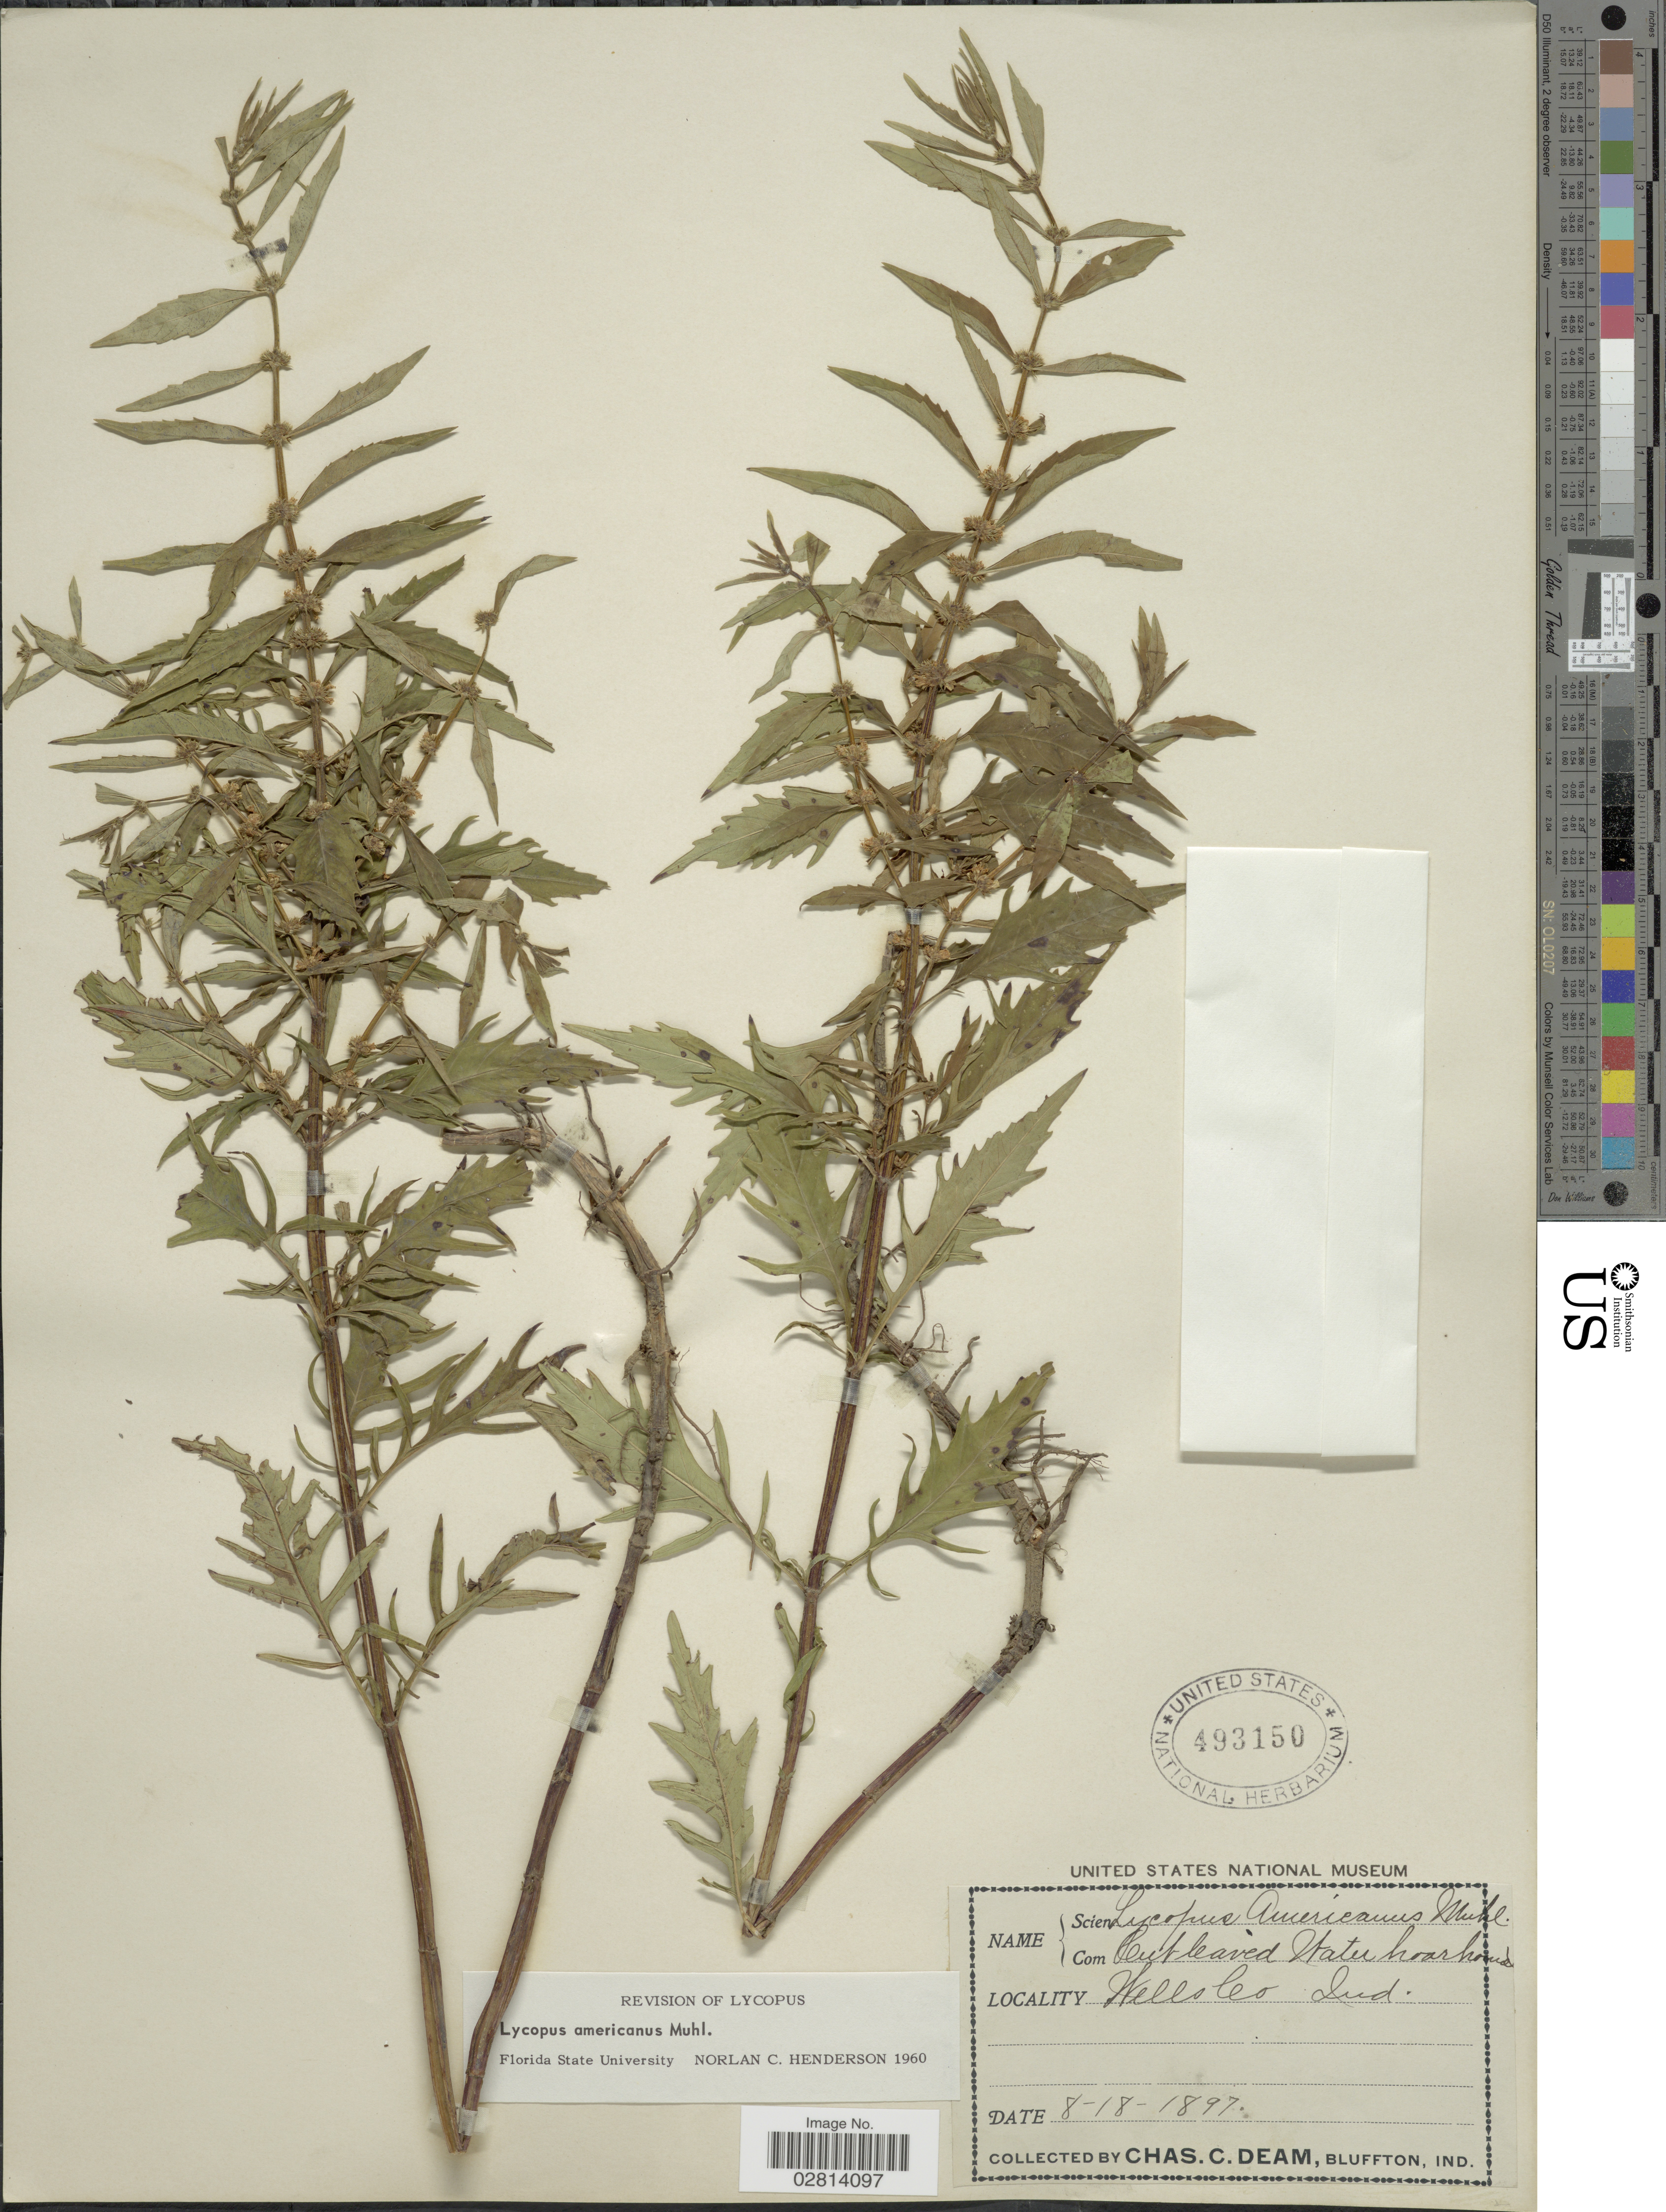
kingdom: Plantae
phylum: Tracheophyta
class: Magnoliopsida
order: Lamiales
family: Lamiaceae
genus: Lycopus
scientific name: Lycopus americanus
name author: Muhl. ex W.P.C. Barton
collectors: C. C. Deam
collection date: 1897-08-18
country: United States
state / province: Indiana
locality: Wells Co., Ind.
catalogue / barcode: US 493150